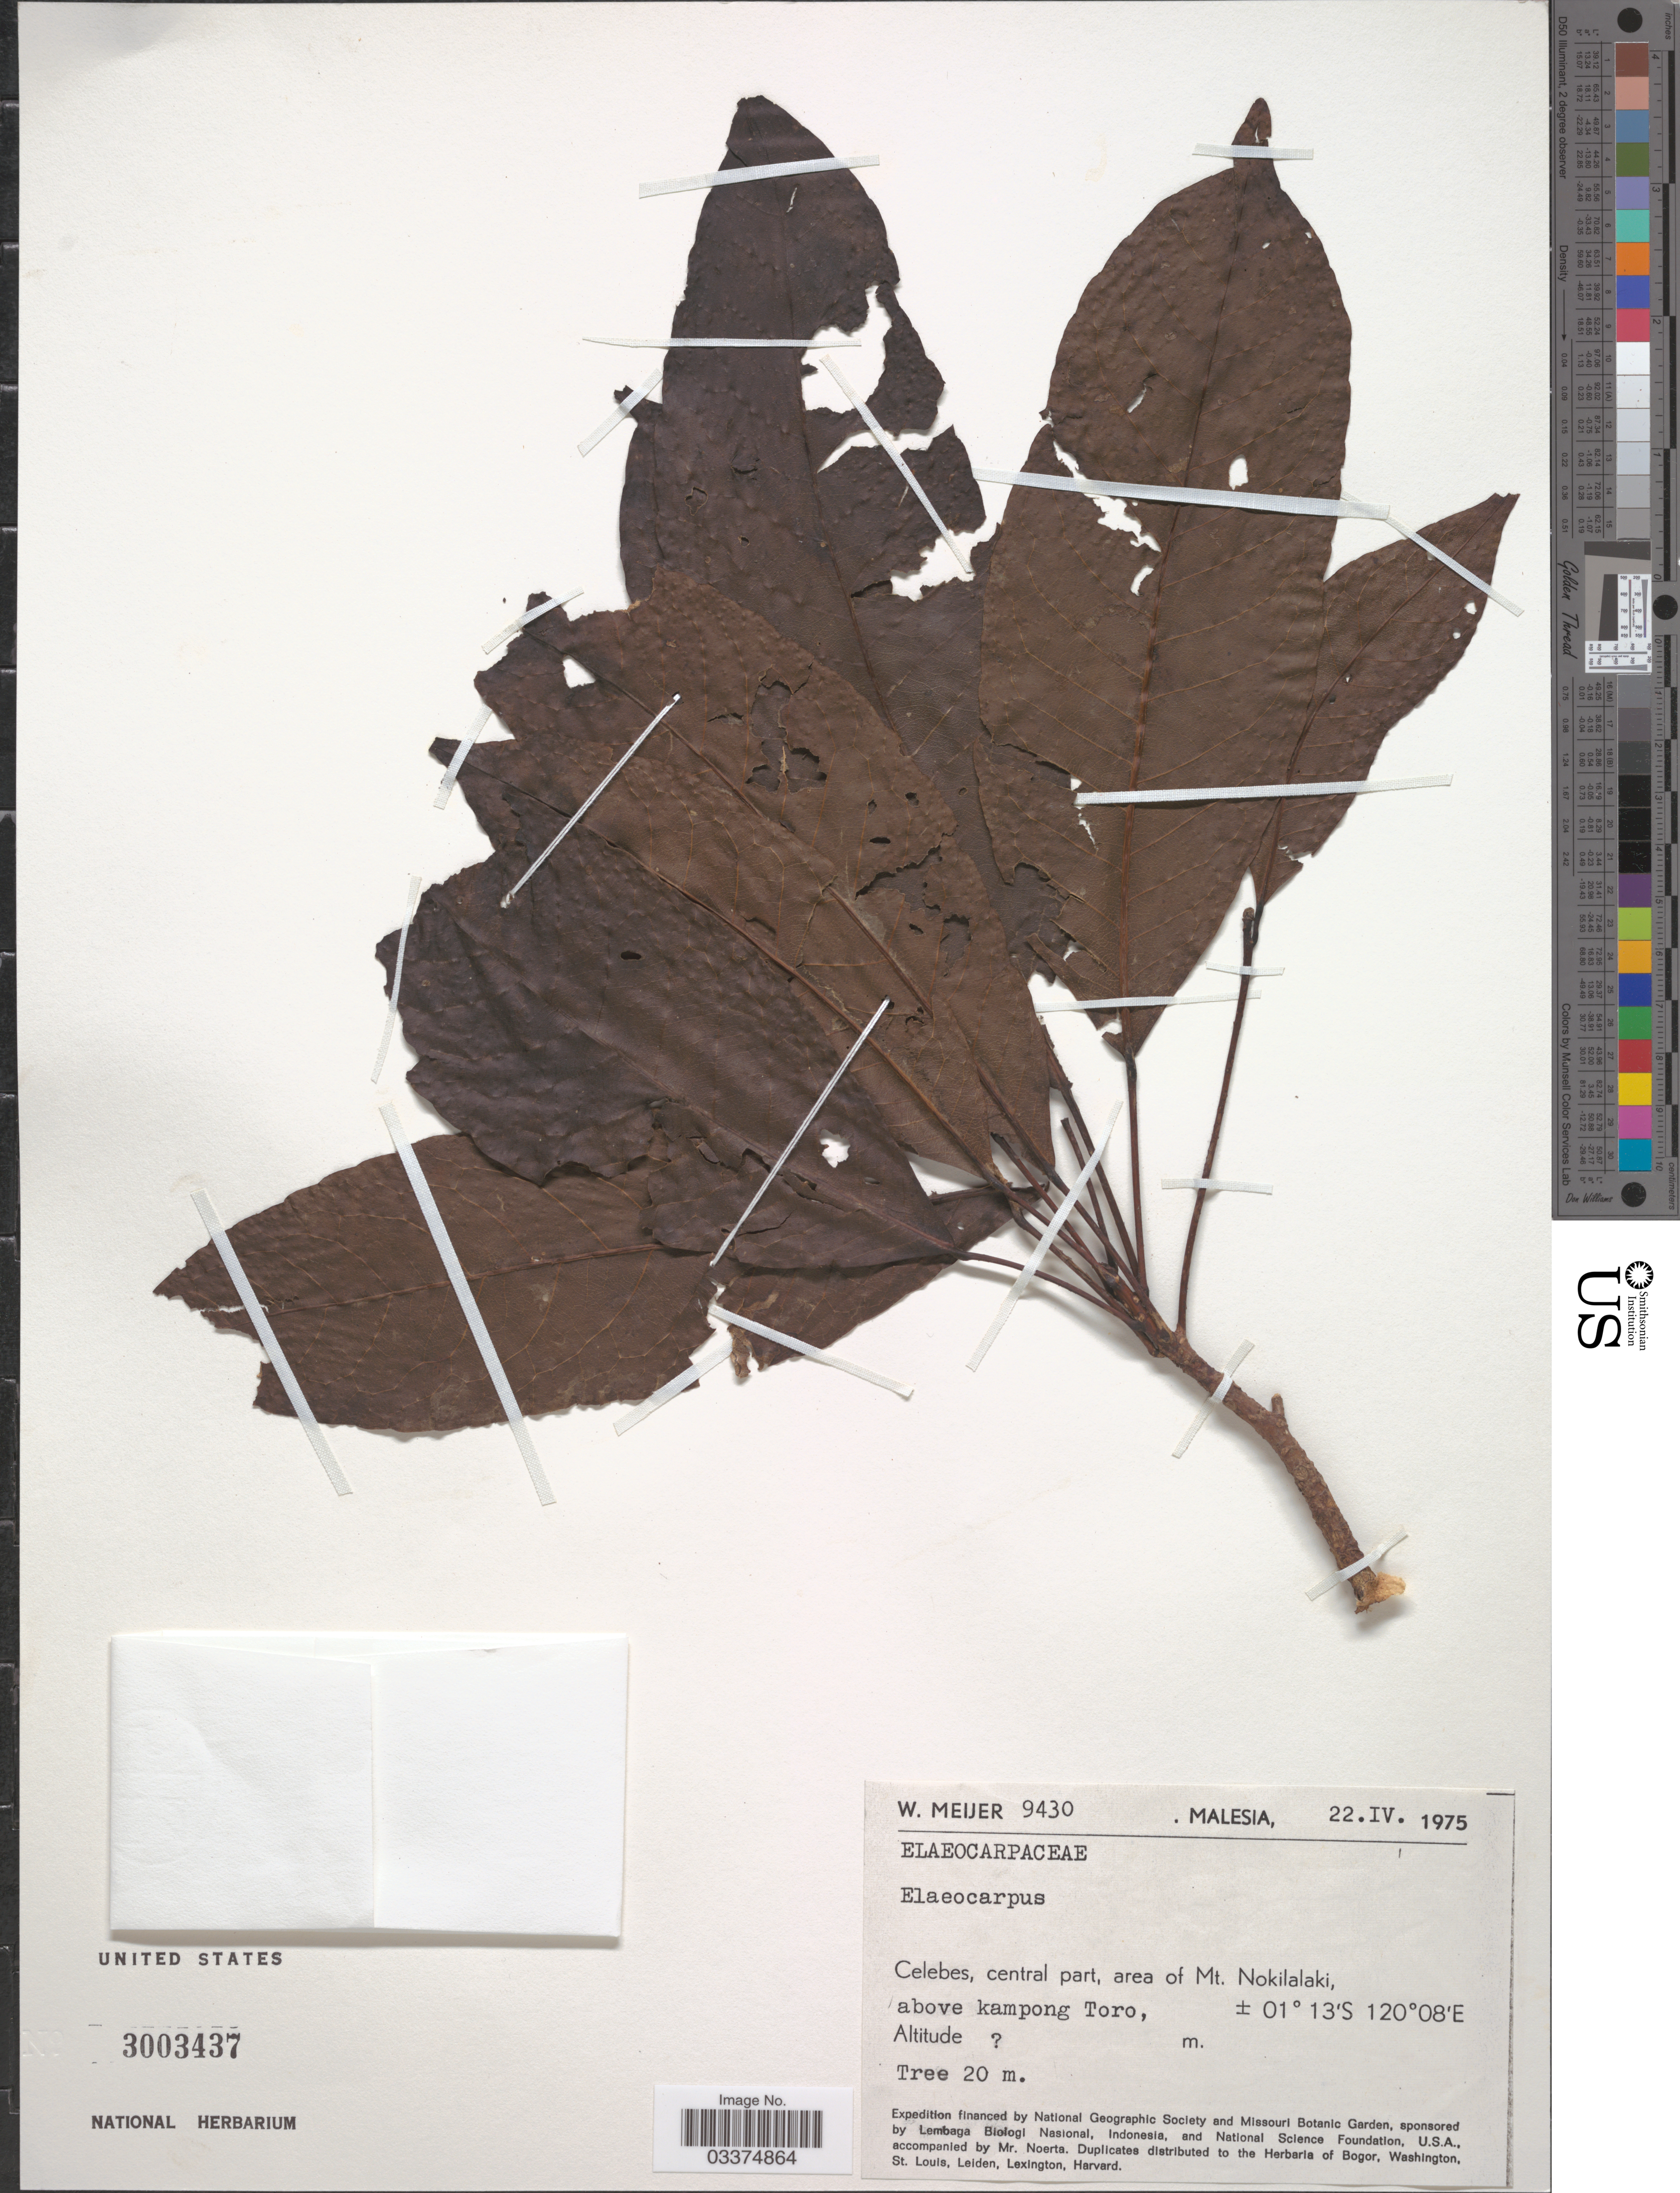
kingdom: Plantae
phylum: Tracheophyta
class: Magnoliopsida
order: Oxalidales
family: Elaeocarpaceae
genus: Elaeocarpus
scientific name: Elaeocarpus sp.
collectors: W. Meijer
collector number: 9430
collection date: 1975-04-22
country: Malaysia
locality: Malesia. Celebes, central part, area of Mt. Nokilalaki, above kampong Toro.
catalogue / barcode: US 3003437